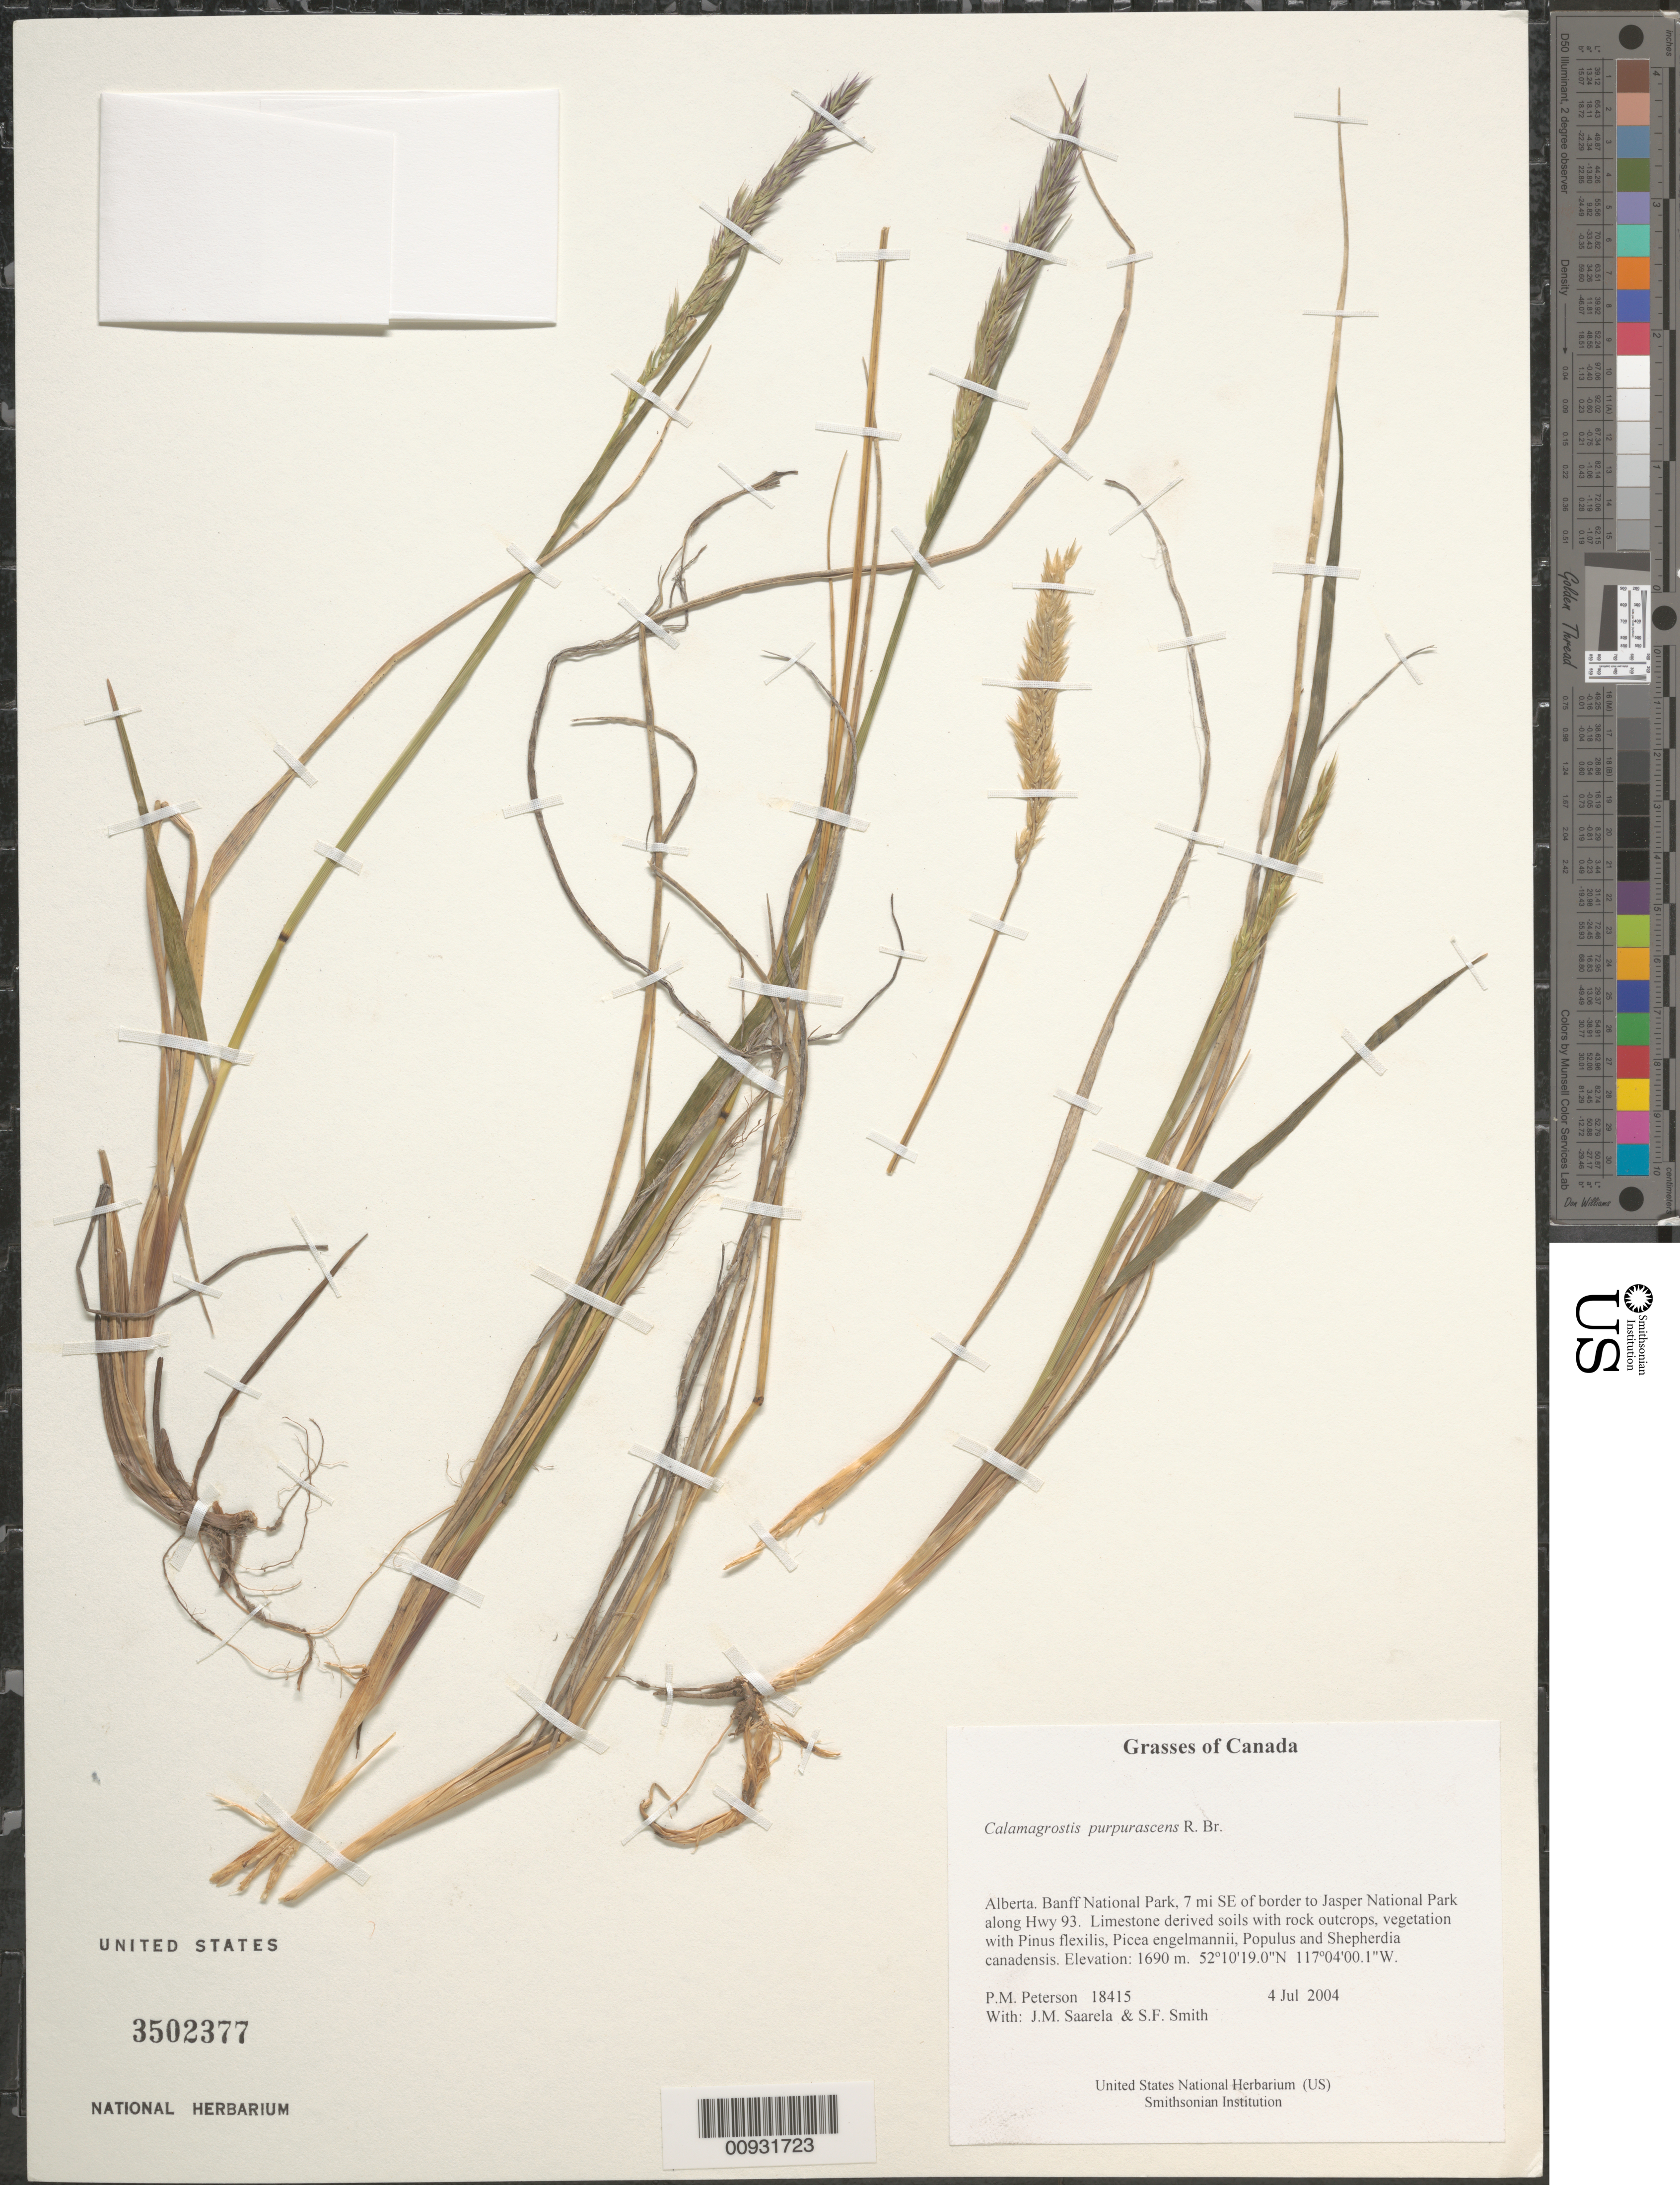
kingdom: Plantae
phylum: Tracheophyta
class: Liliopsida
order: Poales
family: Poaceae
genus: Calamagrostis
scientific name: Calamagrostis purpurascens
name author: R. Br.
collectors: P. M. Peterson, J. Saarela & S.F. Smith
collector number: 18415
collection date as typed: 04 Jul 2004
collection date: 2004-07-04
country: Canada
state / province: Alberta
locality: Banff National Park, 7 mi SE of border to Jasper National Park along Hwy 93. Limestone derived soils with rock outcrops, vegetation with Pinus flexilis, Picea engelmannii, Populus and Shepherdia canadensis.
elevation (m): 1690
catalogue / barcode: US 3502377